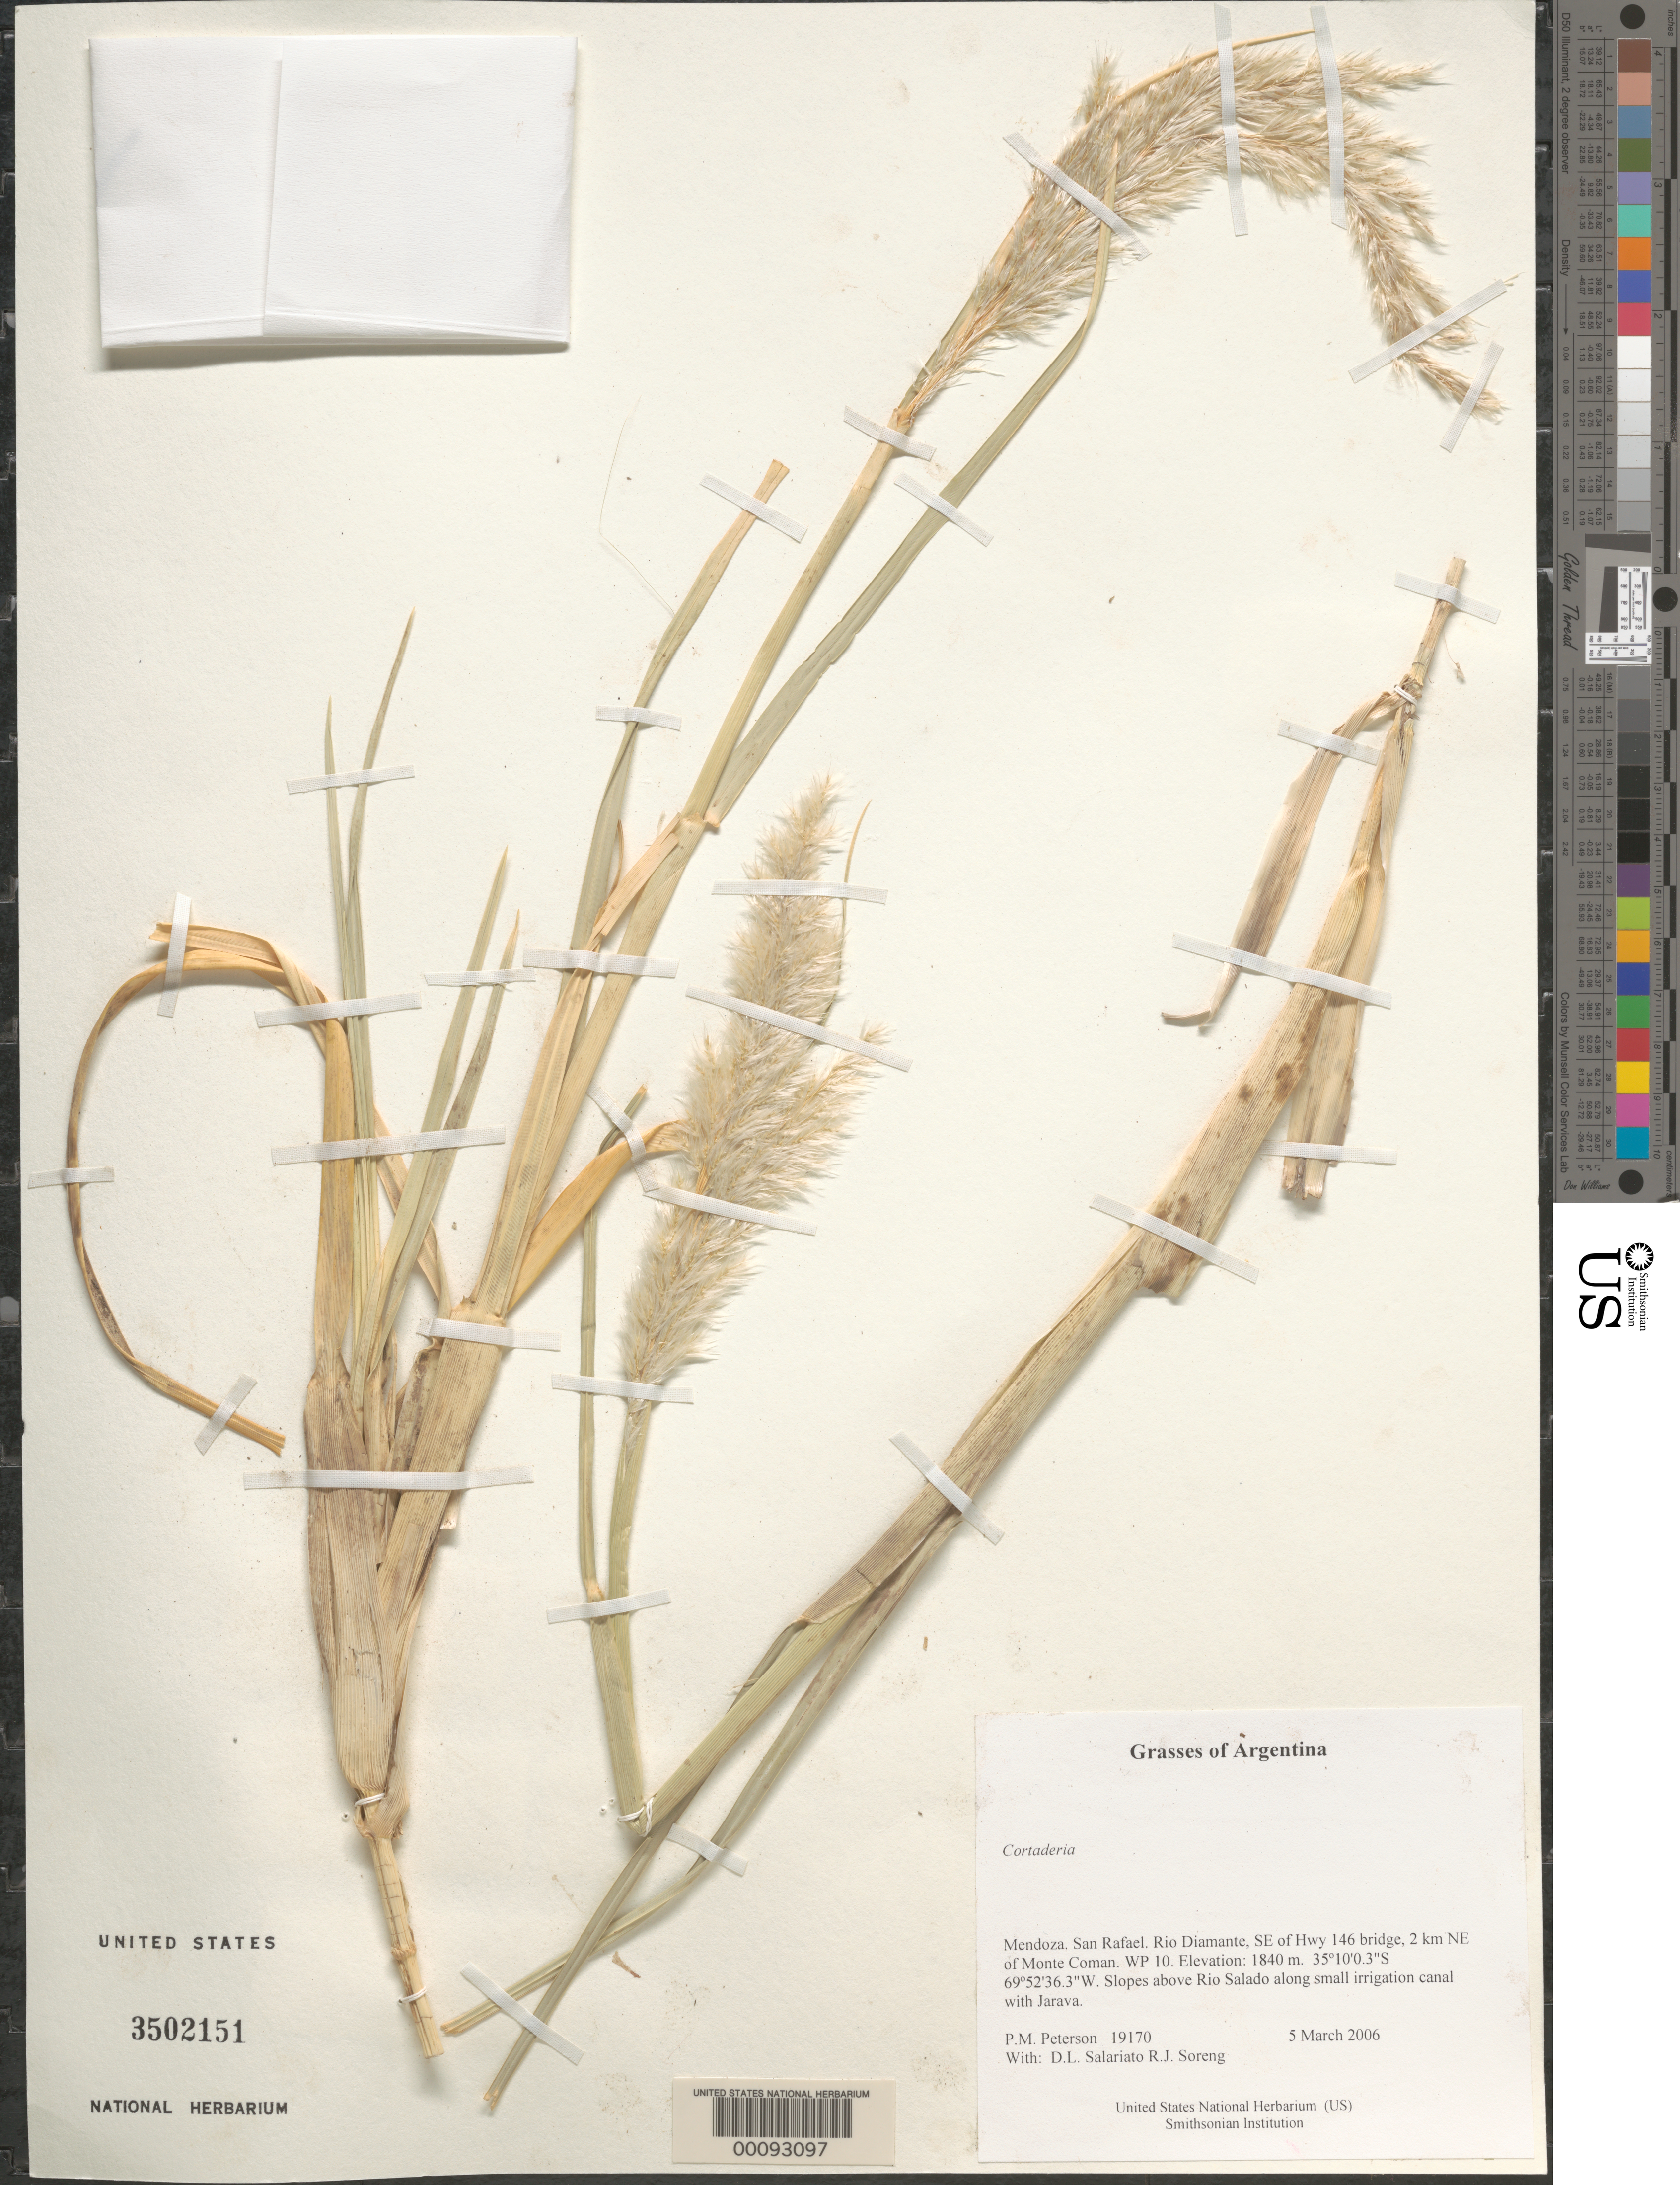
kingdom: Plantae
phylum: Tracheophyta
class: Liliopsida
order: Poales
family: Poaceae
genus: Cortaderia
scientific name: Cortaderia sp.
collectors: P. M. Peterson, R. J. Soreng, D. Salariato & A. Panizza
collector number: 19170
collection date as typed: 05 Mar 2006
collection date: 2006-03-05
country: Argentina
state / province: Mendoza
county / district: San Rafael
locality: Rio Diamante, SE of Hwy 146 bridge, 2 km NE of Monte Coman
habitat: Slopes above Rio Salado along small irrigation canal with Jarava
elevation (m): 1840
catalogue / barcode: US 3502151